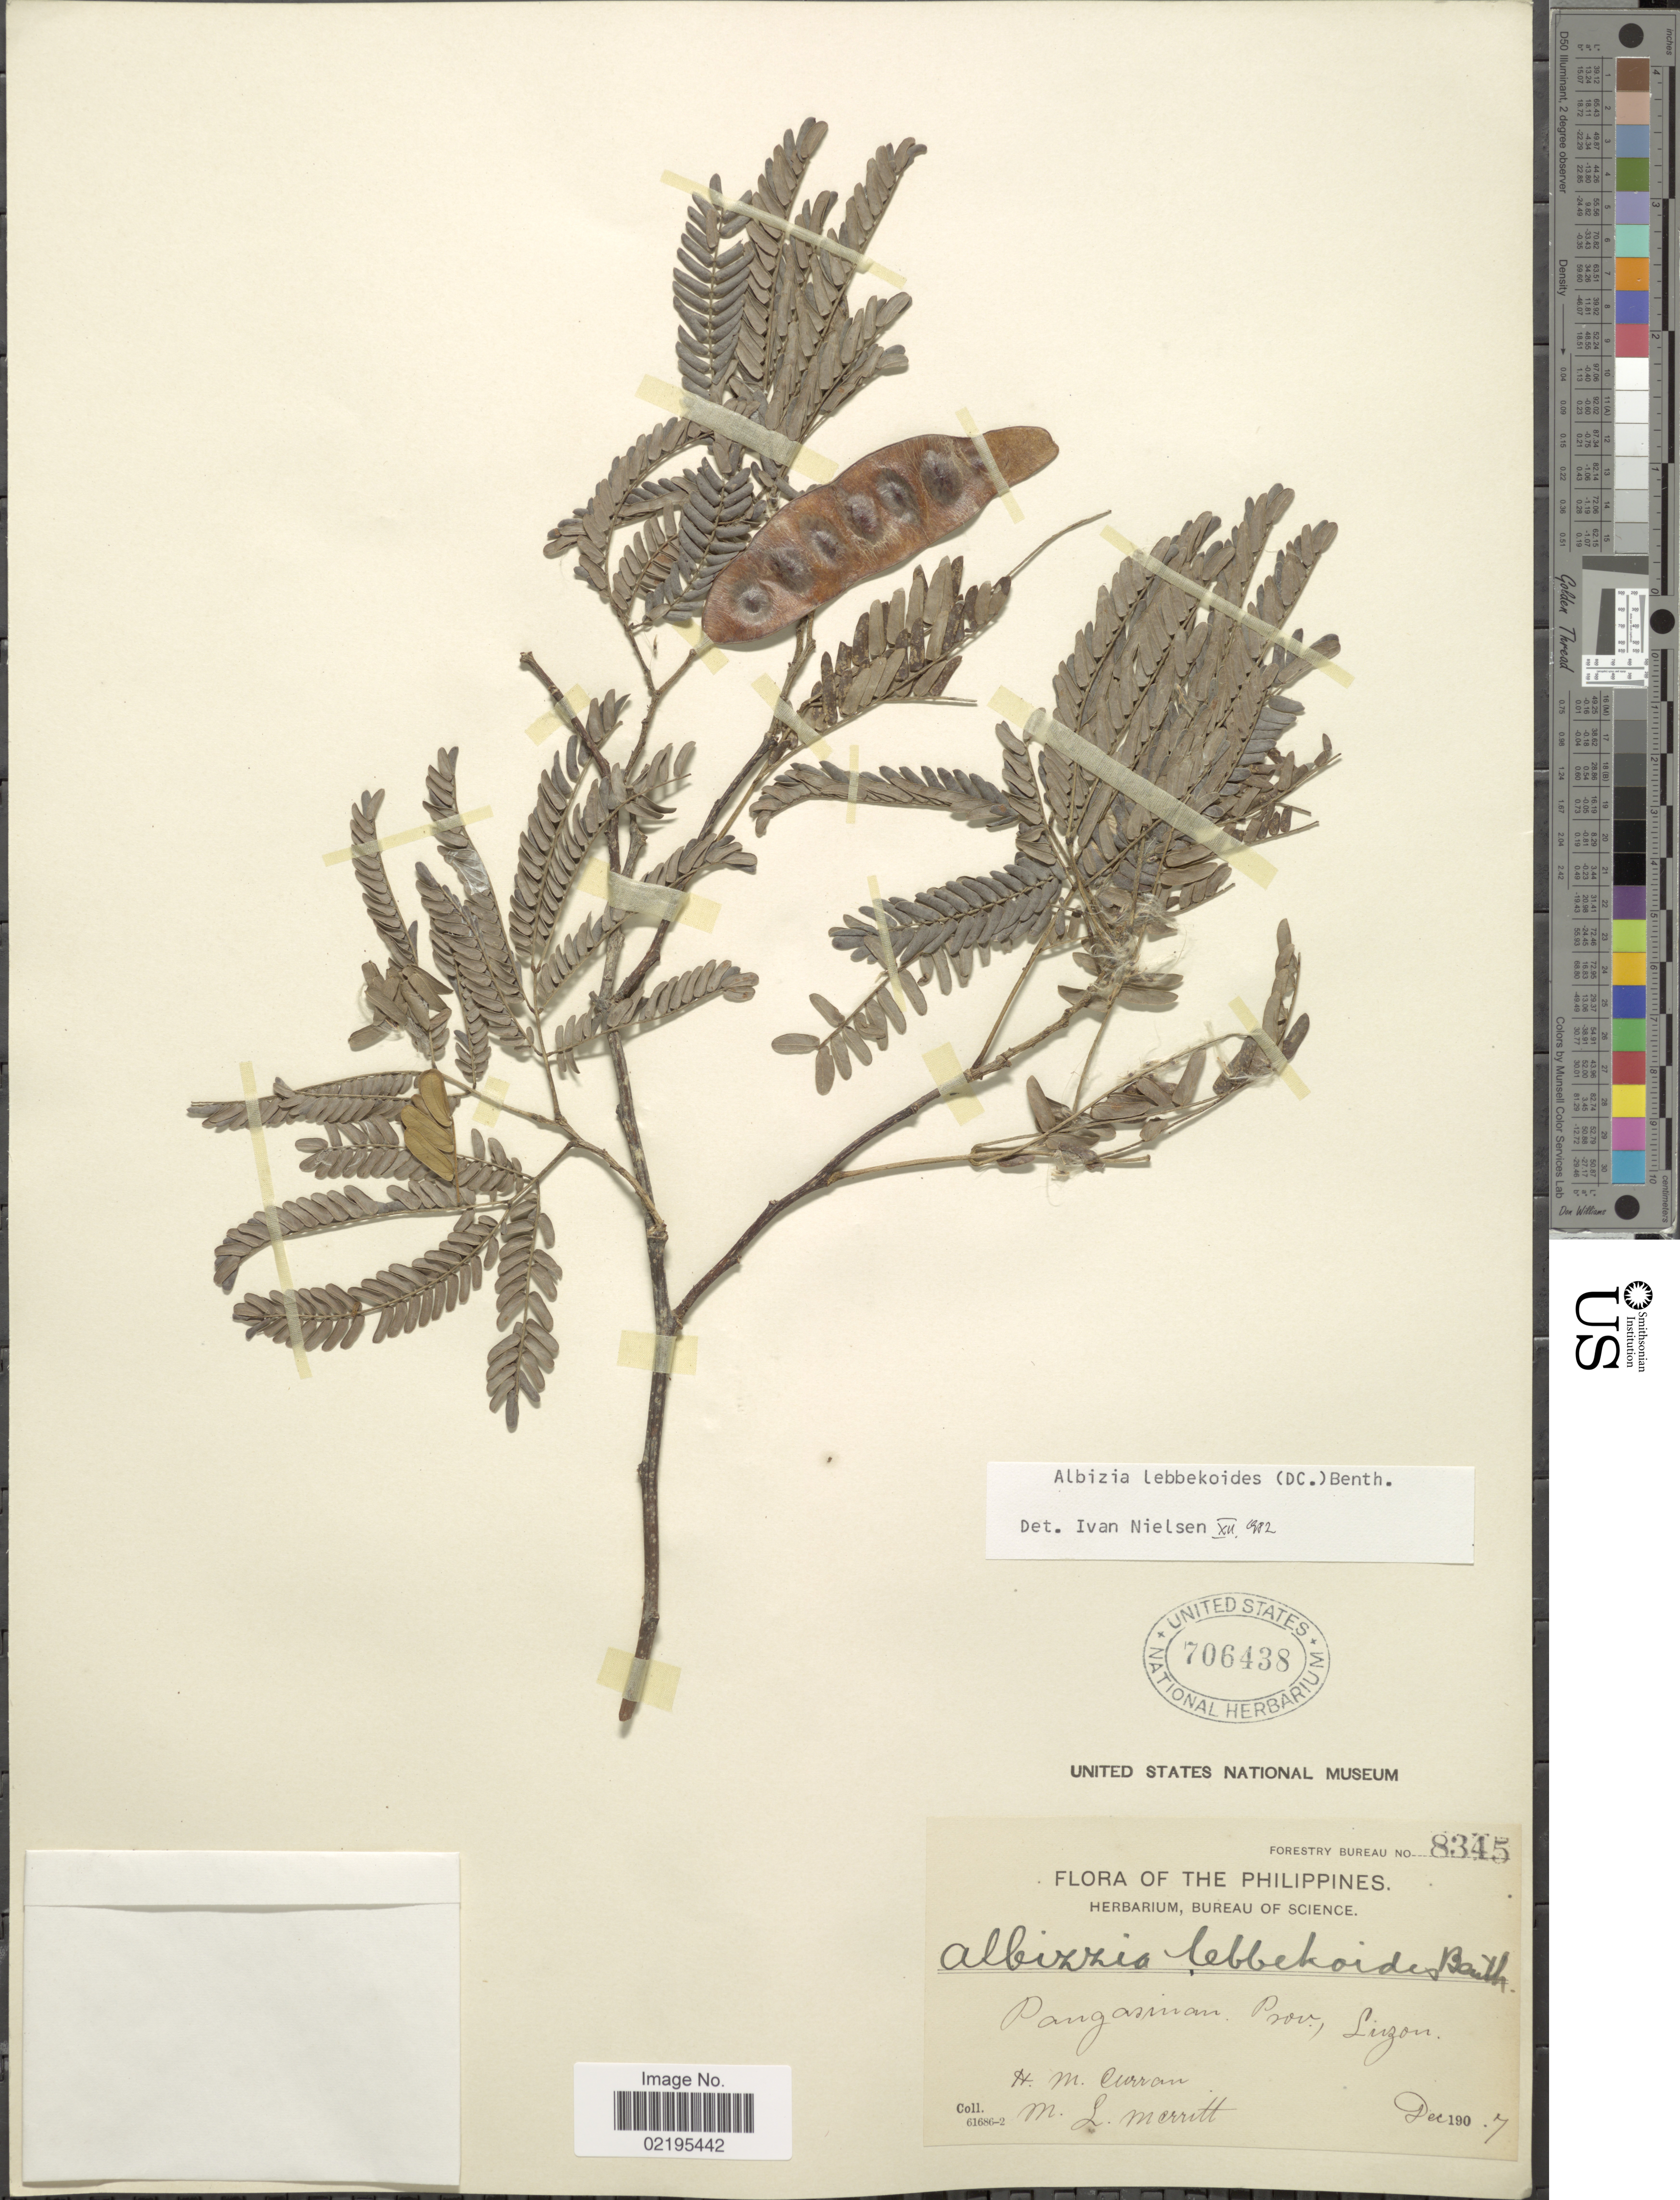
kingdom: Plantae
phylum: Tracheophyta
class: Magnoliopsida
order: Fabales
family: Fabaceae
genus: Albizia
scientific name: Albizia lebbekoides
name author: (DC.) Benth.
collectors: H. M. Curran & M. L. Merritt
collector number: Forestry Bureau 8345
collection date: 1907-12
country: Philippines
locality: Pangasinan Prov. Luzon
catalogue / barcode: US 706438